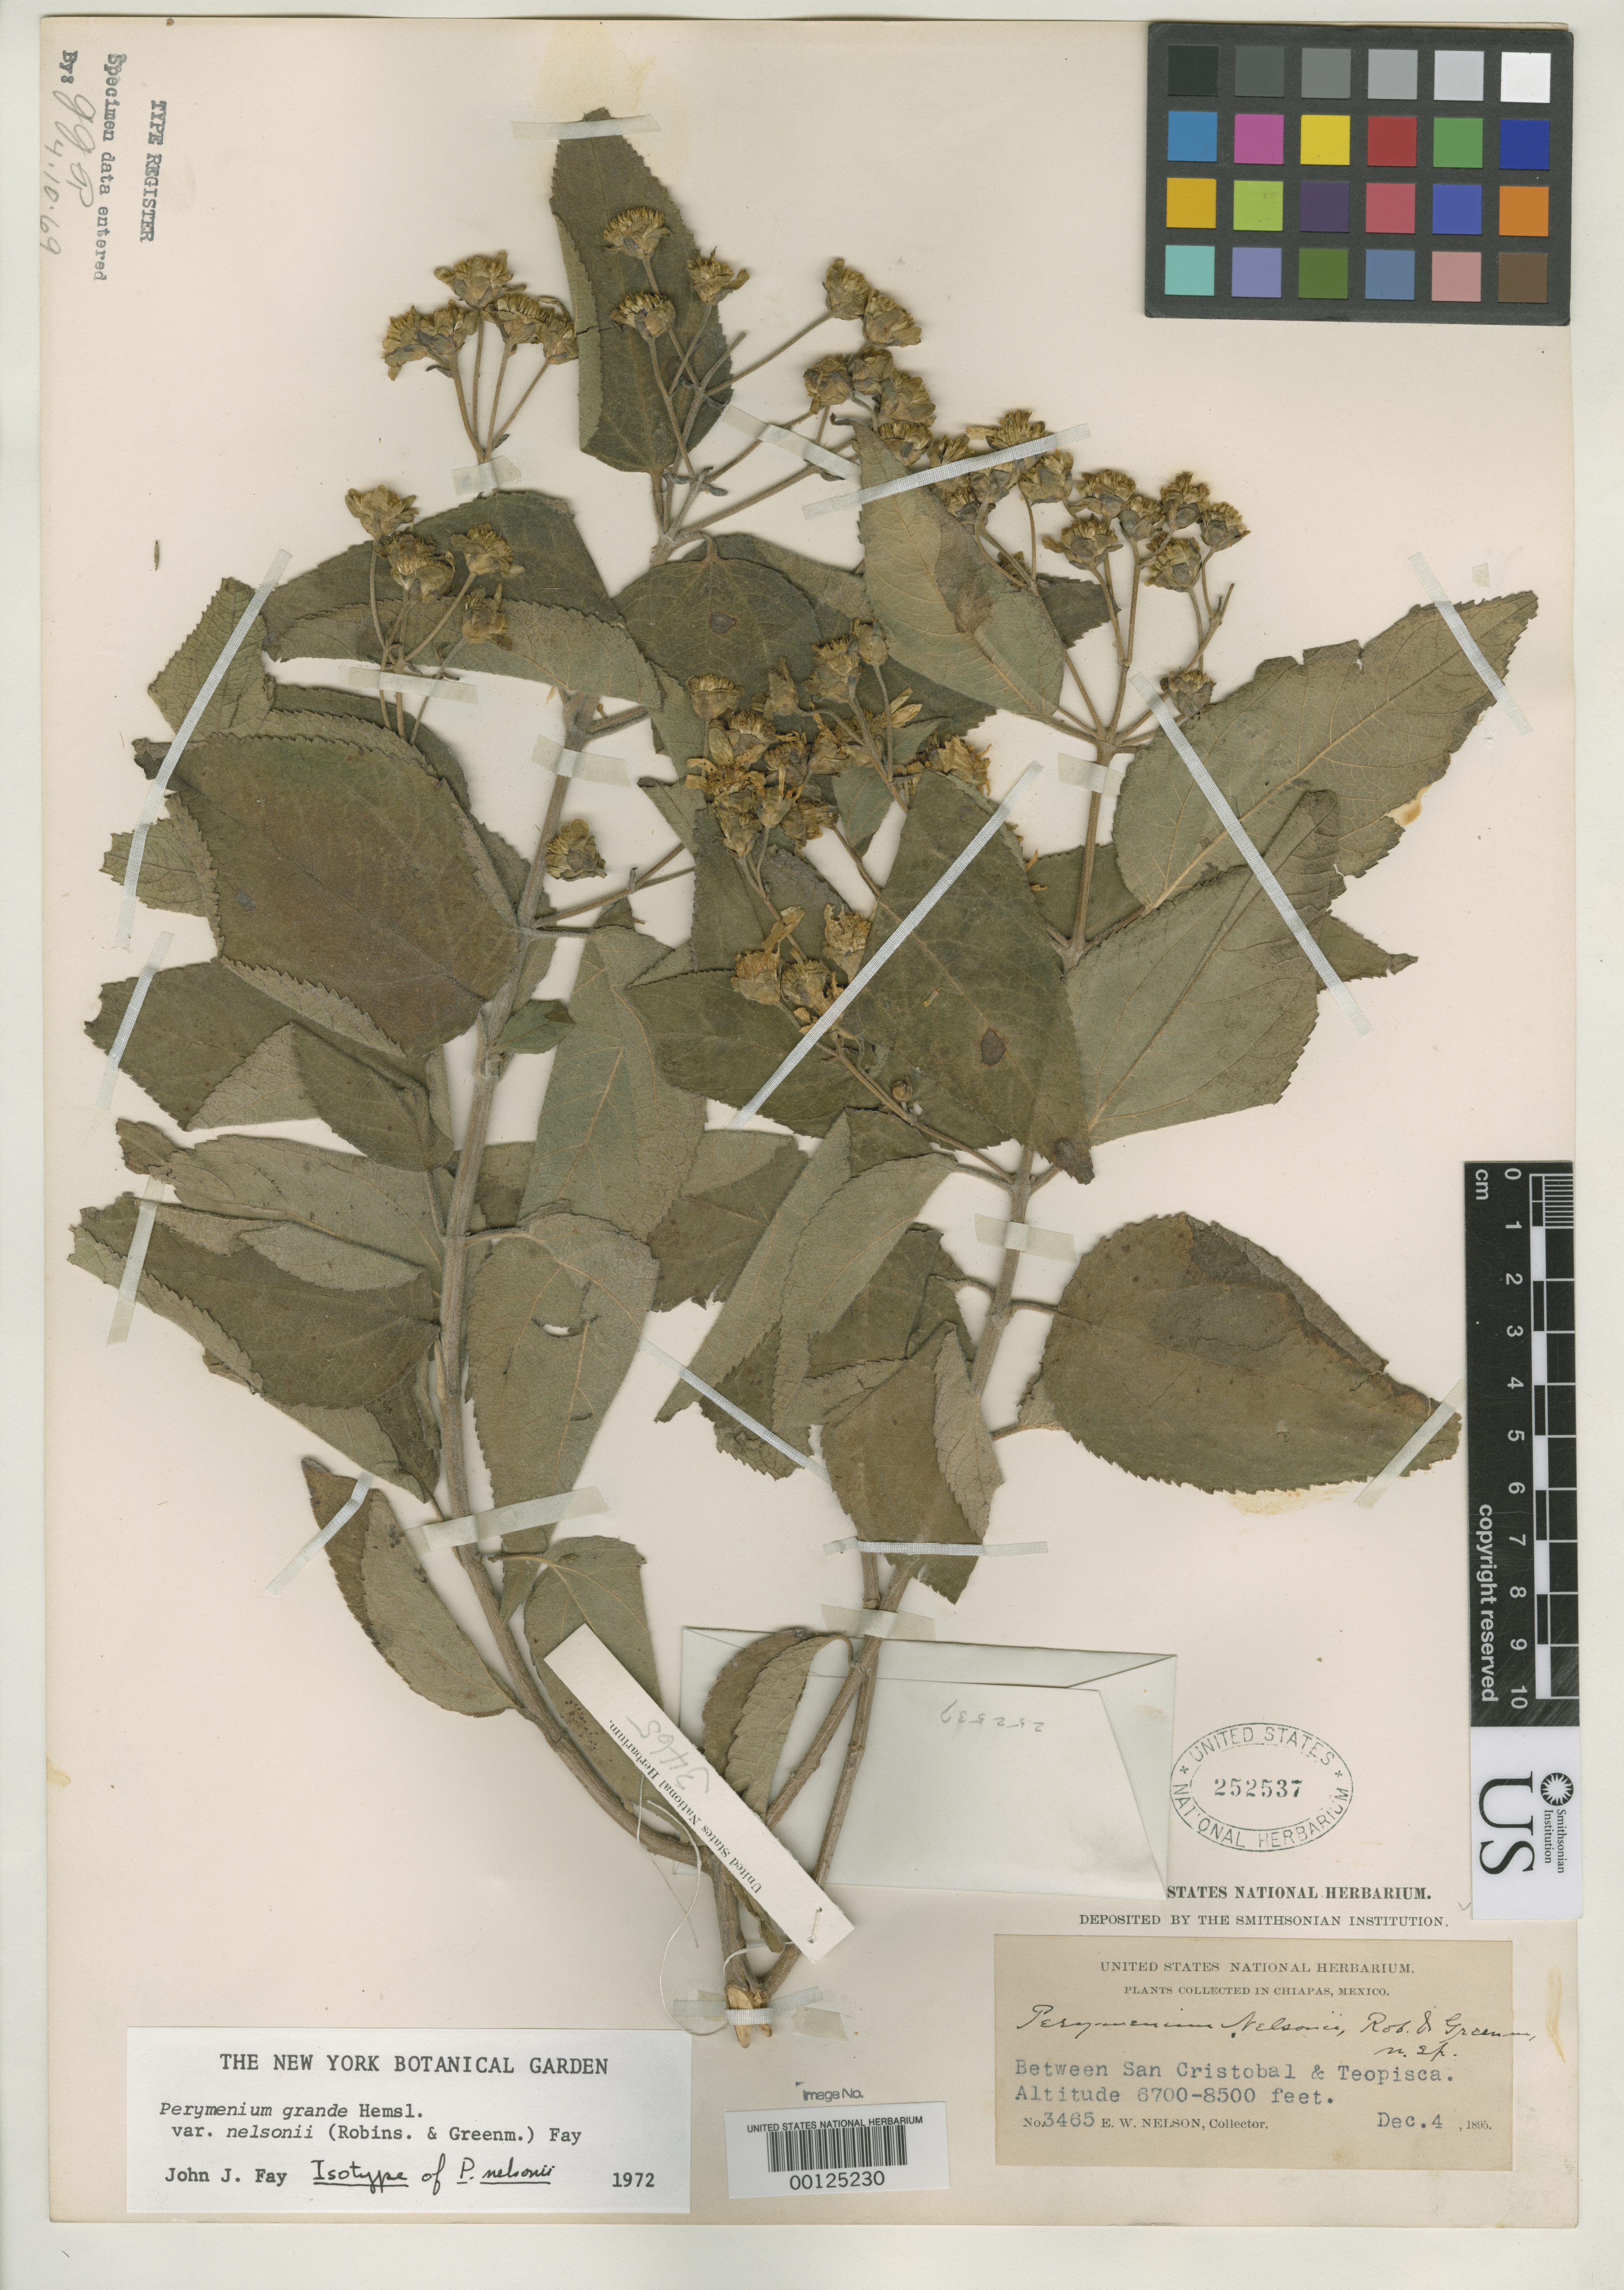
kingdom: Plantae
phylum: Tracheophyta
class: Magnoliopsida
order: Asterales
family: Asteraceae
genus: Perymenium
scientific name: Perymenium nelsonii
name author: B.L. Rob. & Greenm.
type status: Syntype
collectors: E. W. Nelson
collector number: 3465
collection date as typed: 04 Dec 1895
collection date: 1895-12-04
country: Mexico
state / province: Chiapas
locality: Between San Cristobal and Teopisca.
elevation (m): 2050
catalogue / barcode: US 252537